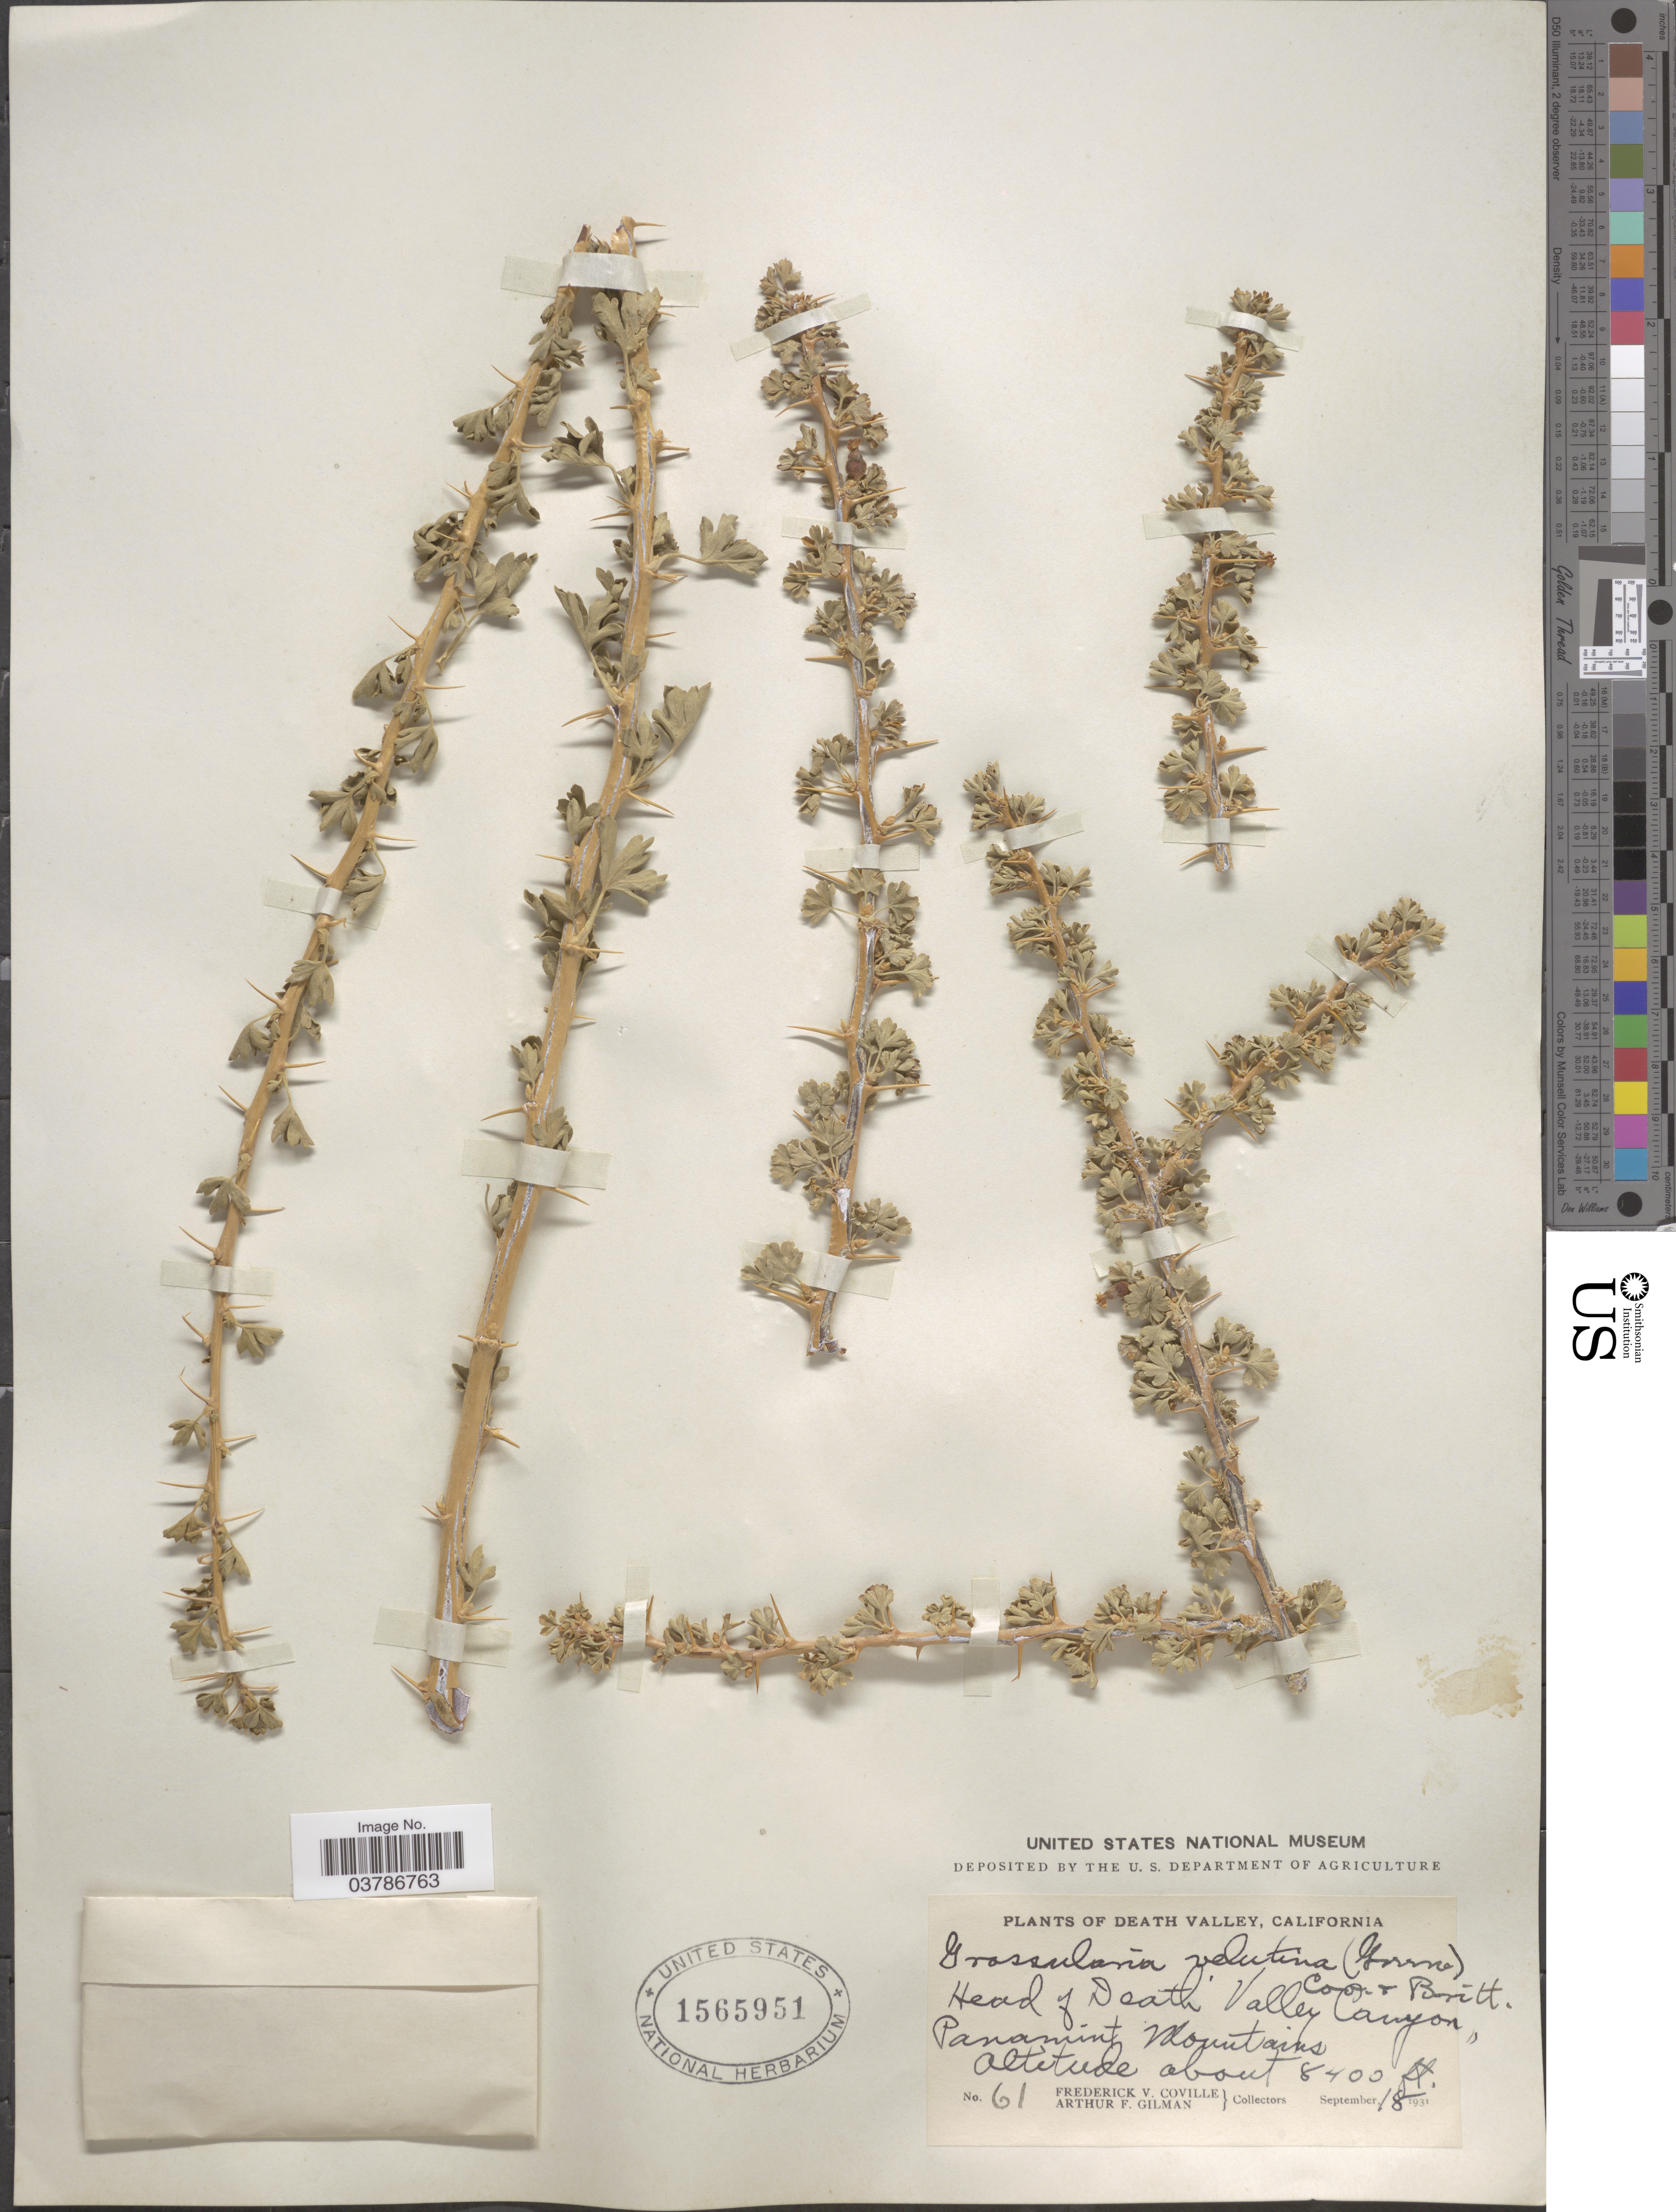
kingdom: Plantae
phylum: Tracheophyta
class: Magnoliopsida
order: Saxifragales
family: Grossulariaceae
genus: Ribes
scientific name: Ribes velutinum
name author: Greene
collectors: F. V. Coville & A. Gilman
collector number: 61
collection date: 1931-09-18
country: United States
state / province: California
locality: Death Valley. Head of Death Valley Canyon, Panamint Mountains.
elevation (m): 2560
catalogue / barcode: US 1565951